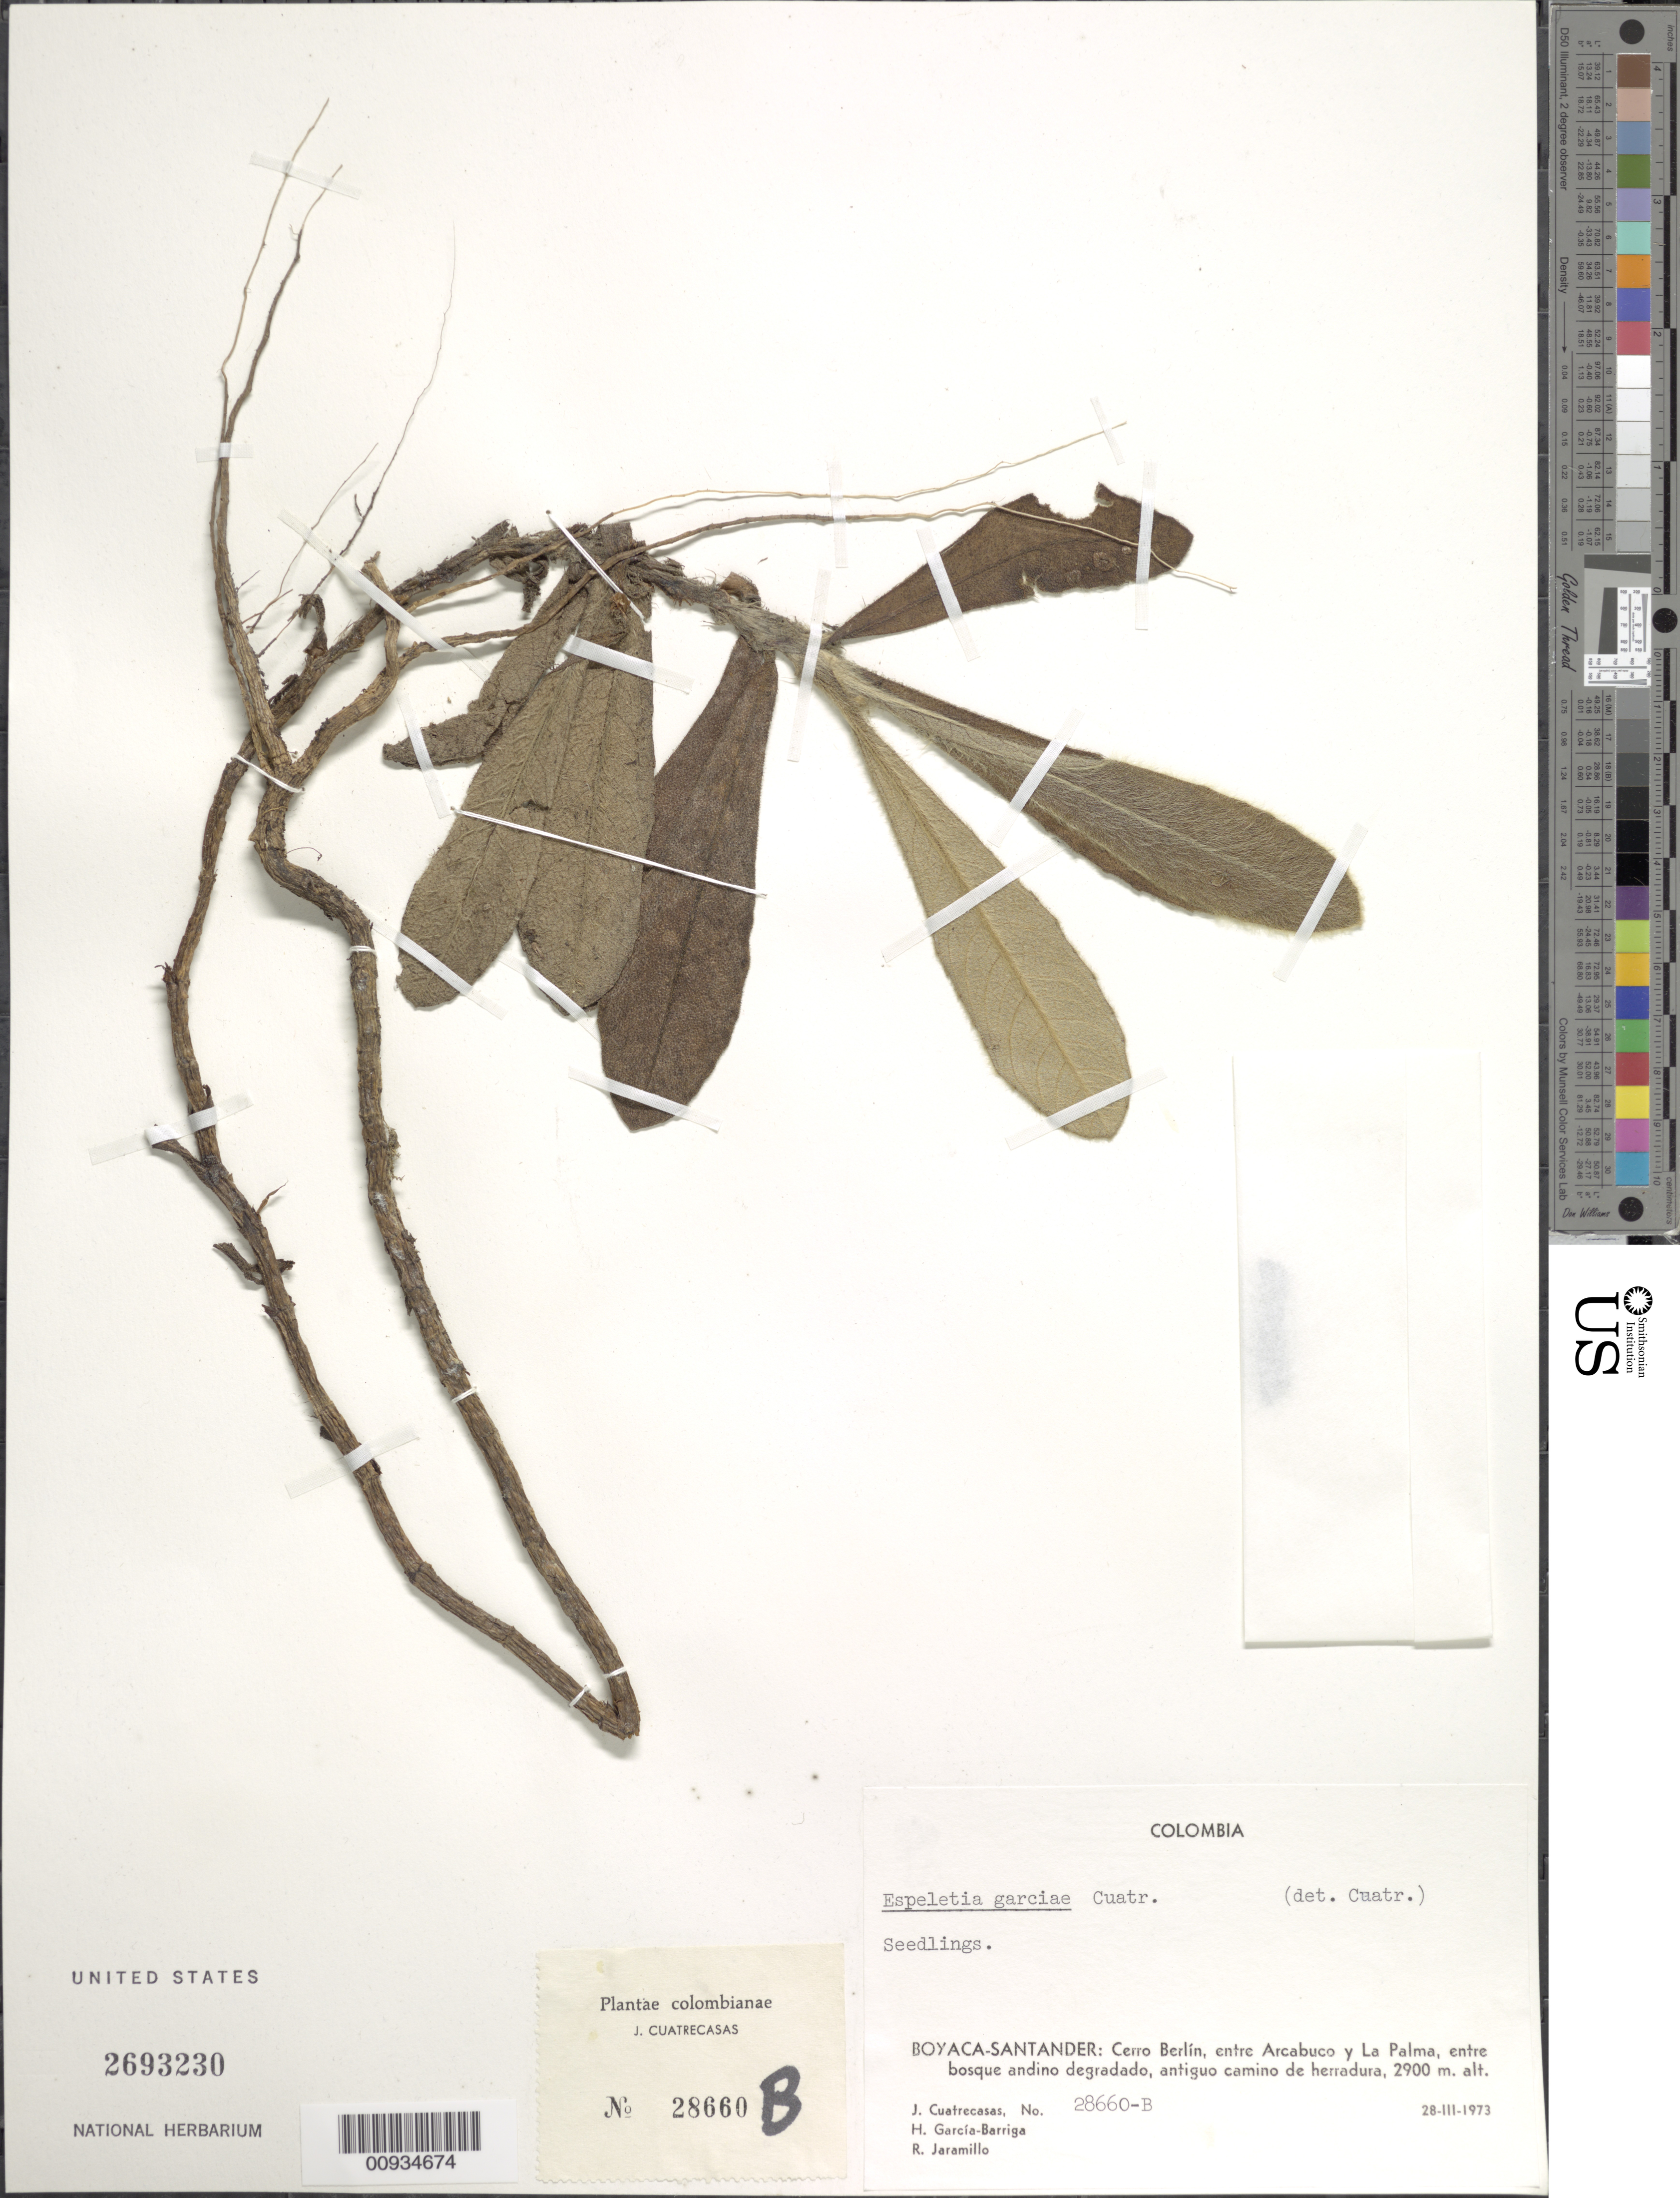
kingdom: Plantae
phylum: Tracheophyta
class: Magnoliopsida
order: Asterales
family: Asteraceae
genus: Espeletiopsis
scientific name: Espeletiopsis garciae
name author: (Cuatrec.) Cuatrec.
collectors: J. Cuatrecasas, H. García Barriga & R. Jaramillo M.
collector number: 28660-B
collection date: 1973-03-28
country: Colombia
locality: Boyacá-Santander: Cerro Berlin, entre Arcabuco y La Palma, entre bosque andino degradado, anitguo camino de herradura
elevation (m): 2900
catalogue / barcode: US 2693230